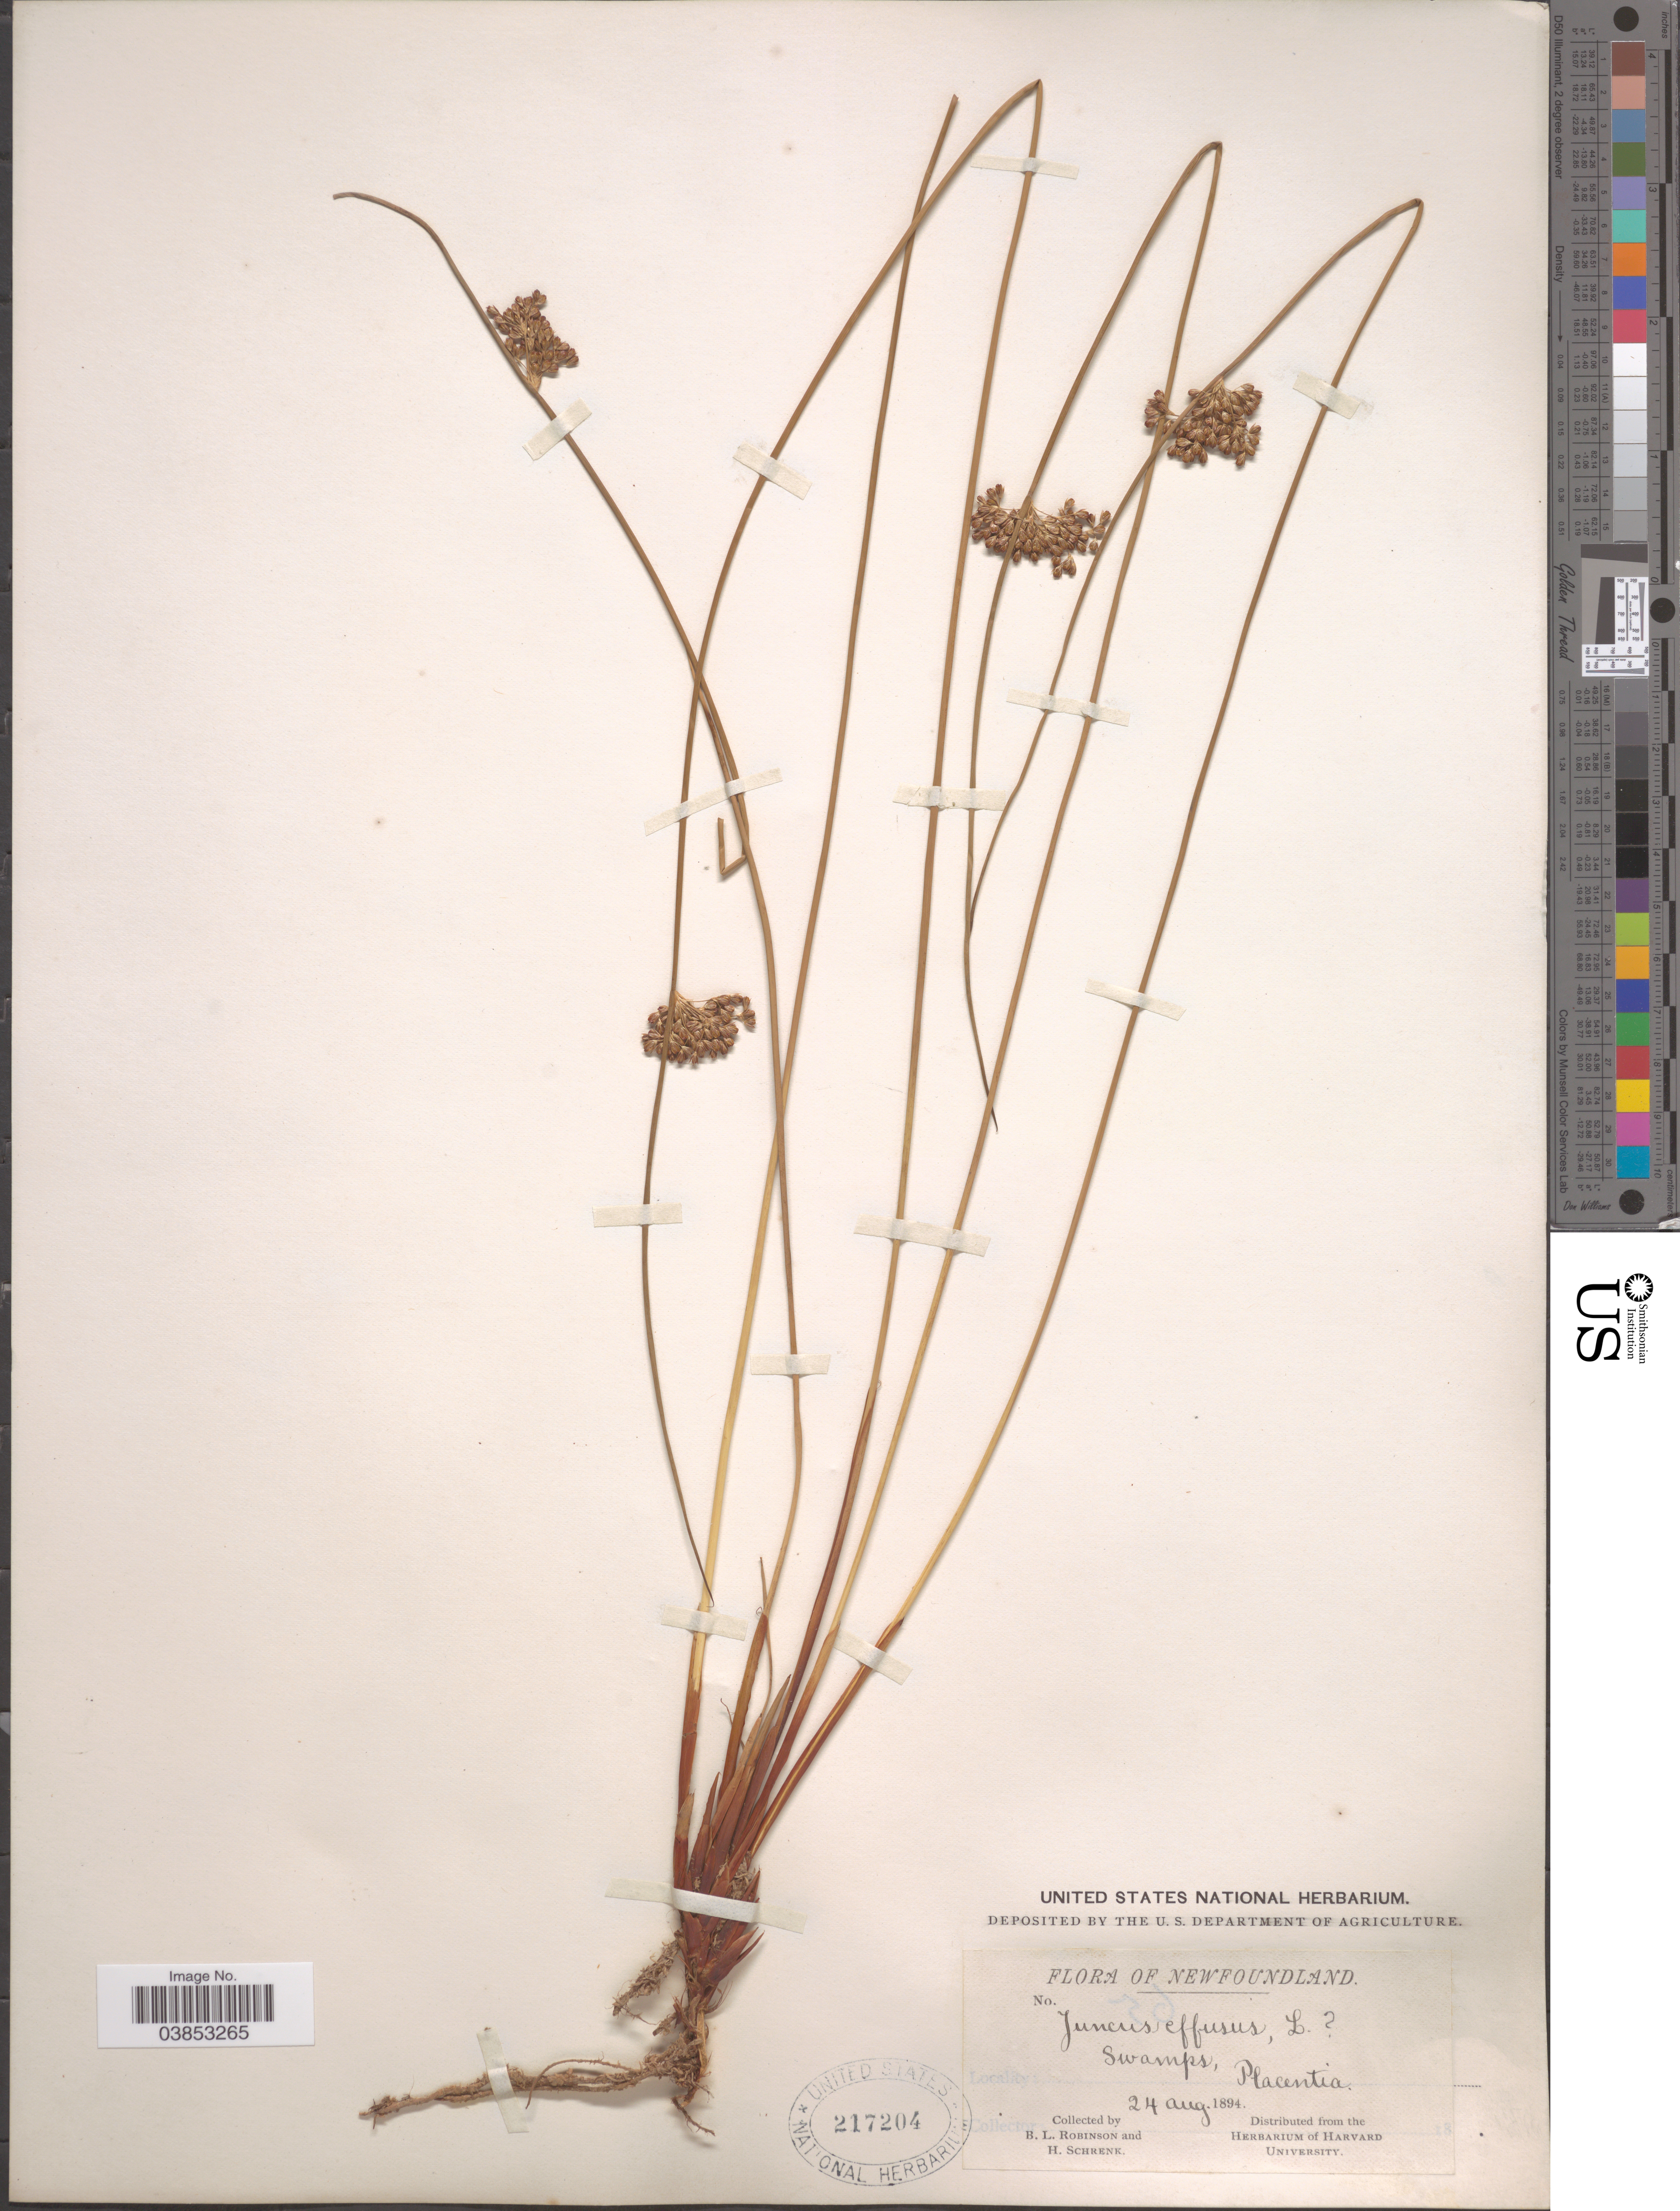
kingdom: Plantae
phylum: Tracheophyta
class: Liliopsida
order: Poales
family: Juncaceae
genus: Juncus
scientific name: Juncus effusus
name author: L.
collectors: B. L. Robinson & H. Schrenk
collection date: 1894-08-24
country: Canada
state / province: Newfoundland and Labrador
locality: Swamps, Placentia.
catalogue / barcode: US 217204